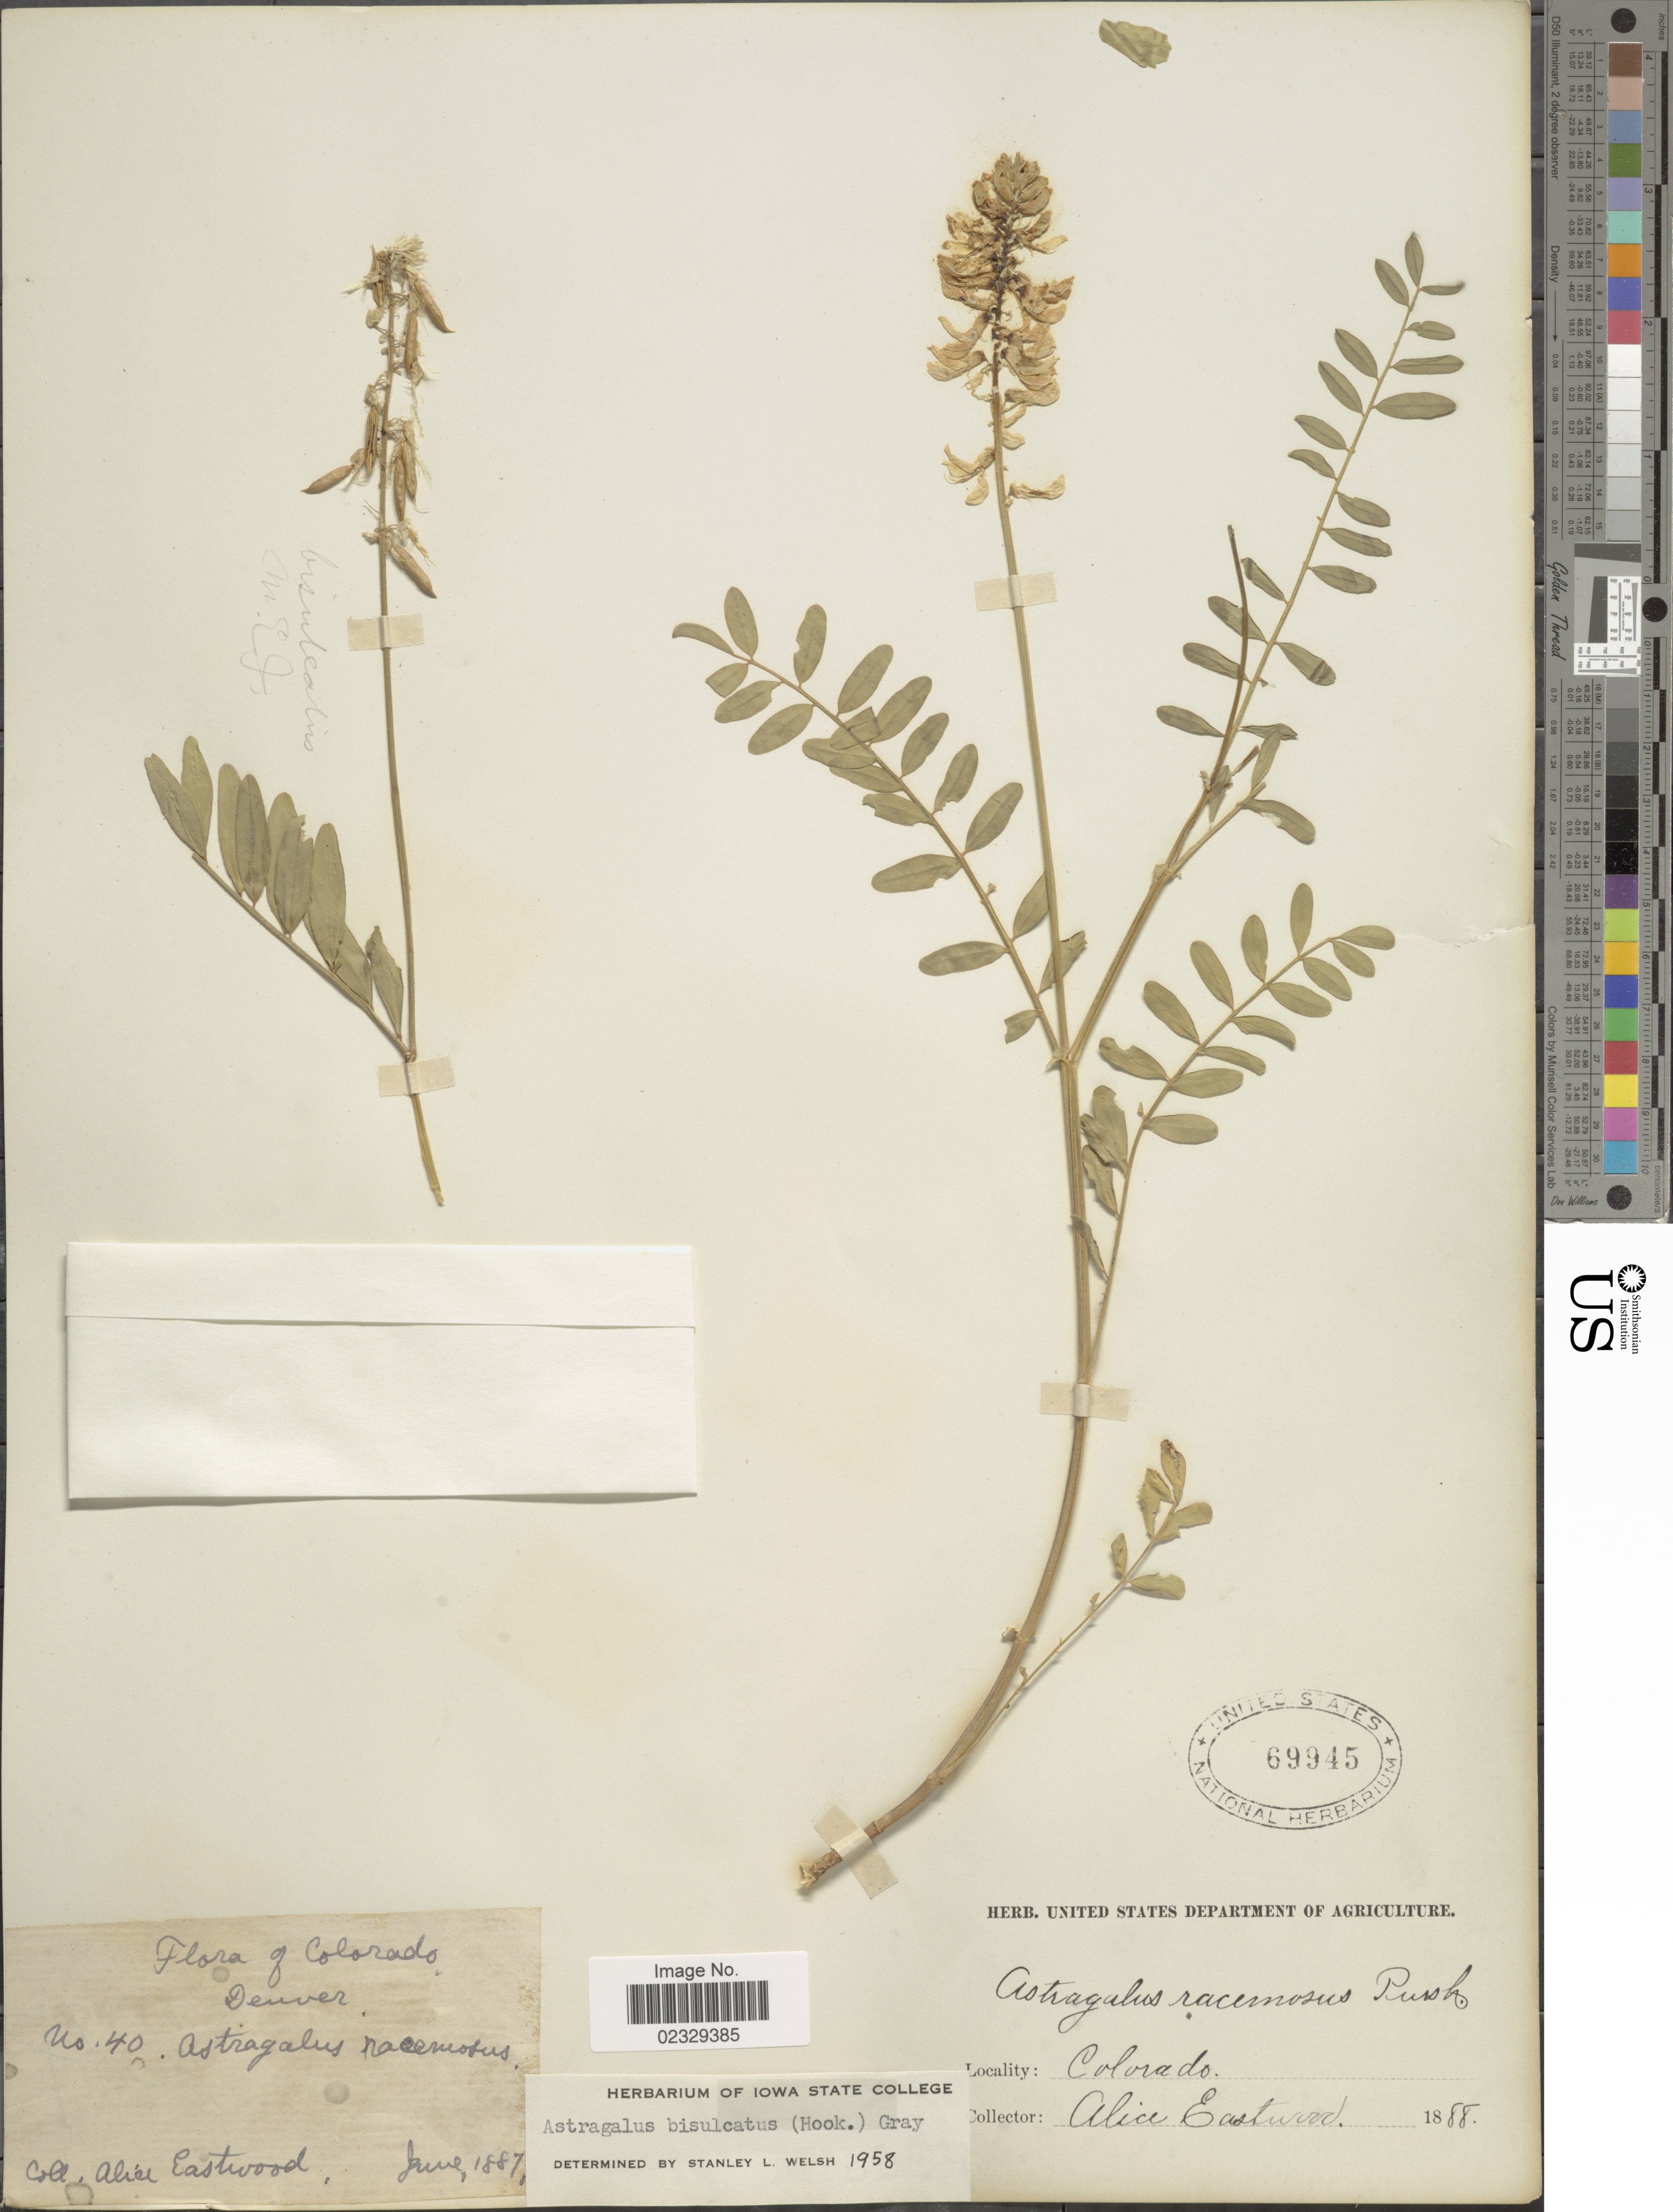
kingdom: Plantae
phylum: Tracheophyta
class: Magnoliopsida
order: Fabales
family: Fabaceae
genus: Astragalus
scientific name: Astragalus bisulcatus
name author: (Hook.) A. Gray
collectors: A. Eastwood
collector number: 40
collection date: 1888-06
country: United States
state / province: Colorado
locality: Denver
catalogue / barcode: US 69945